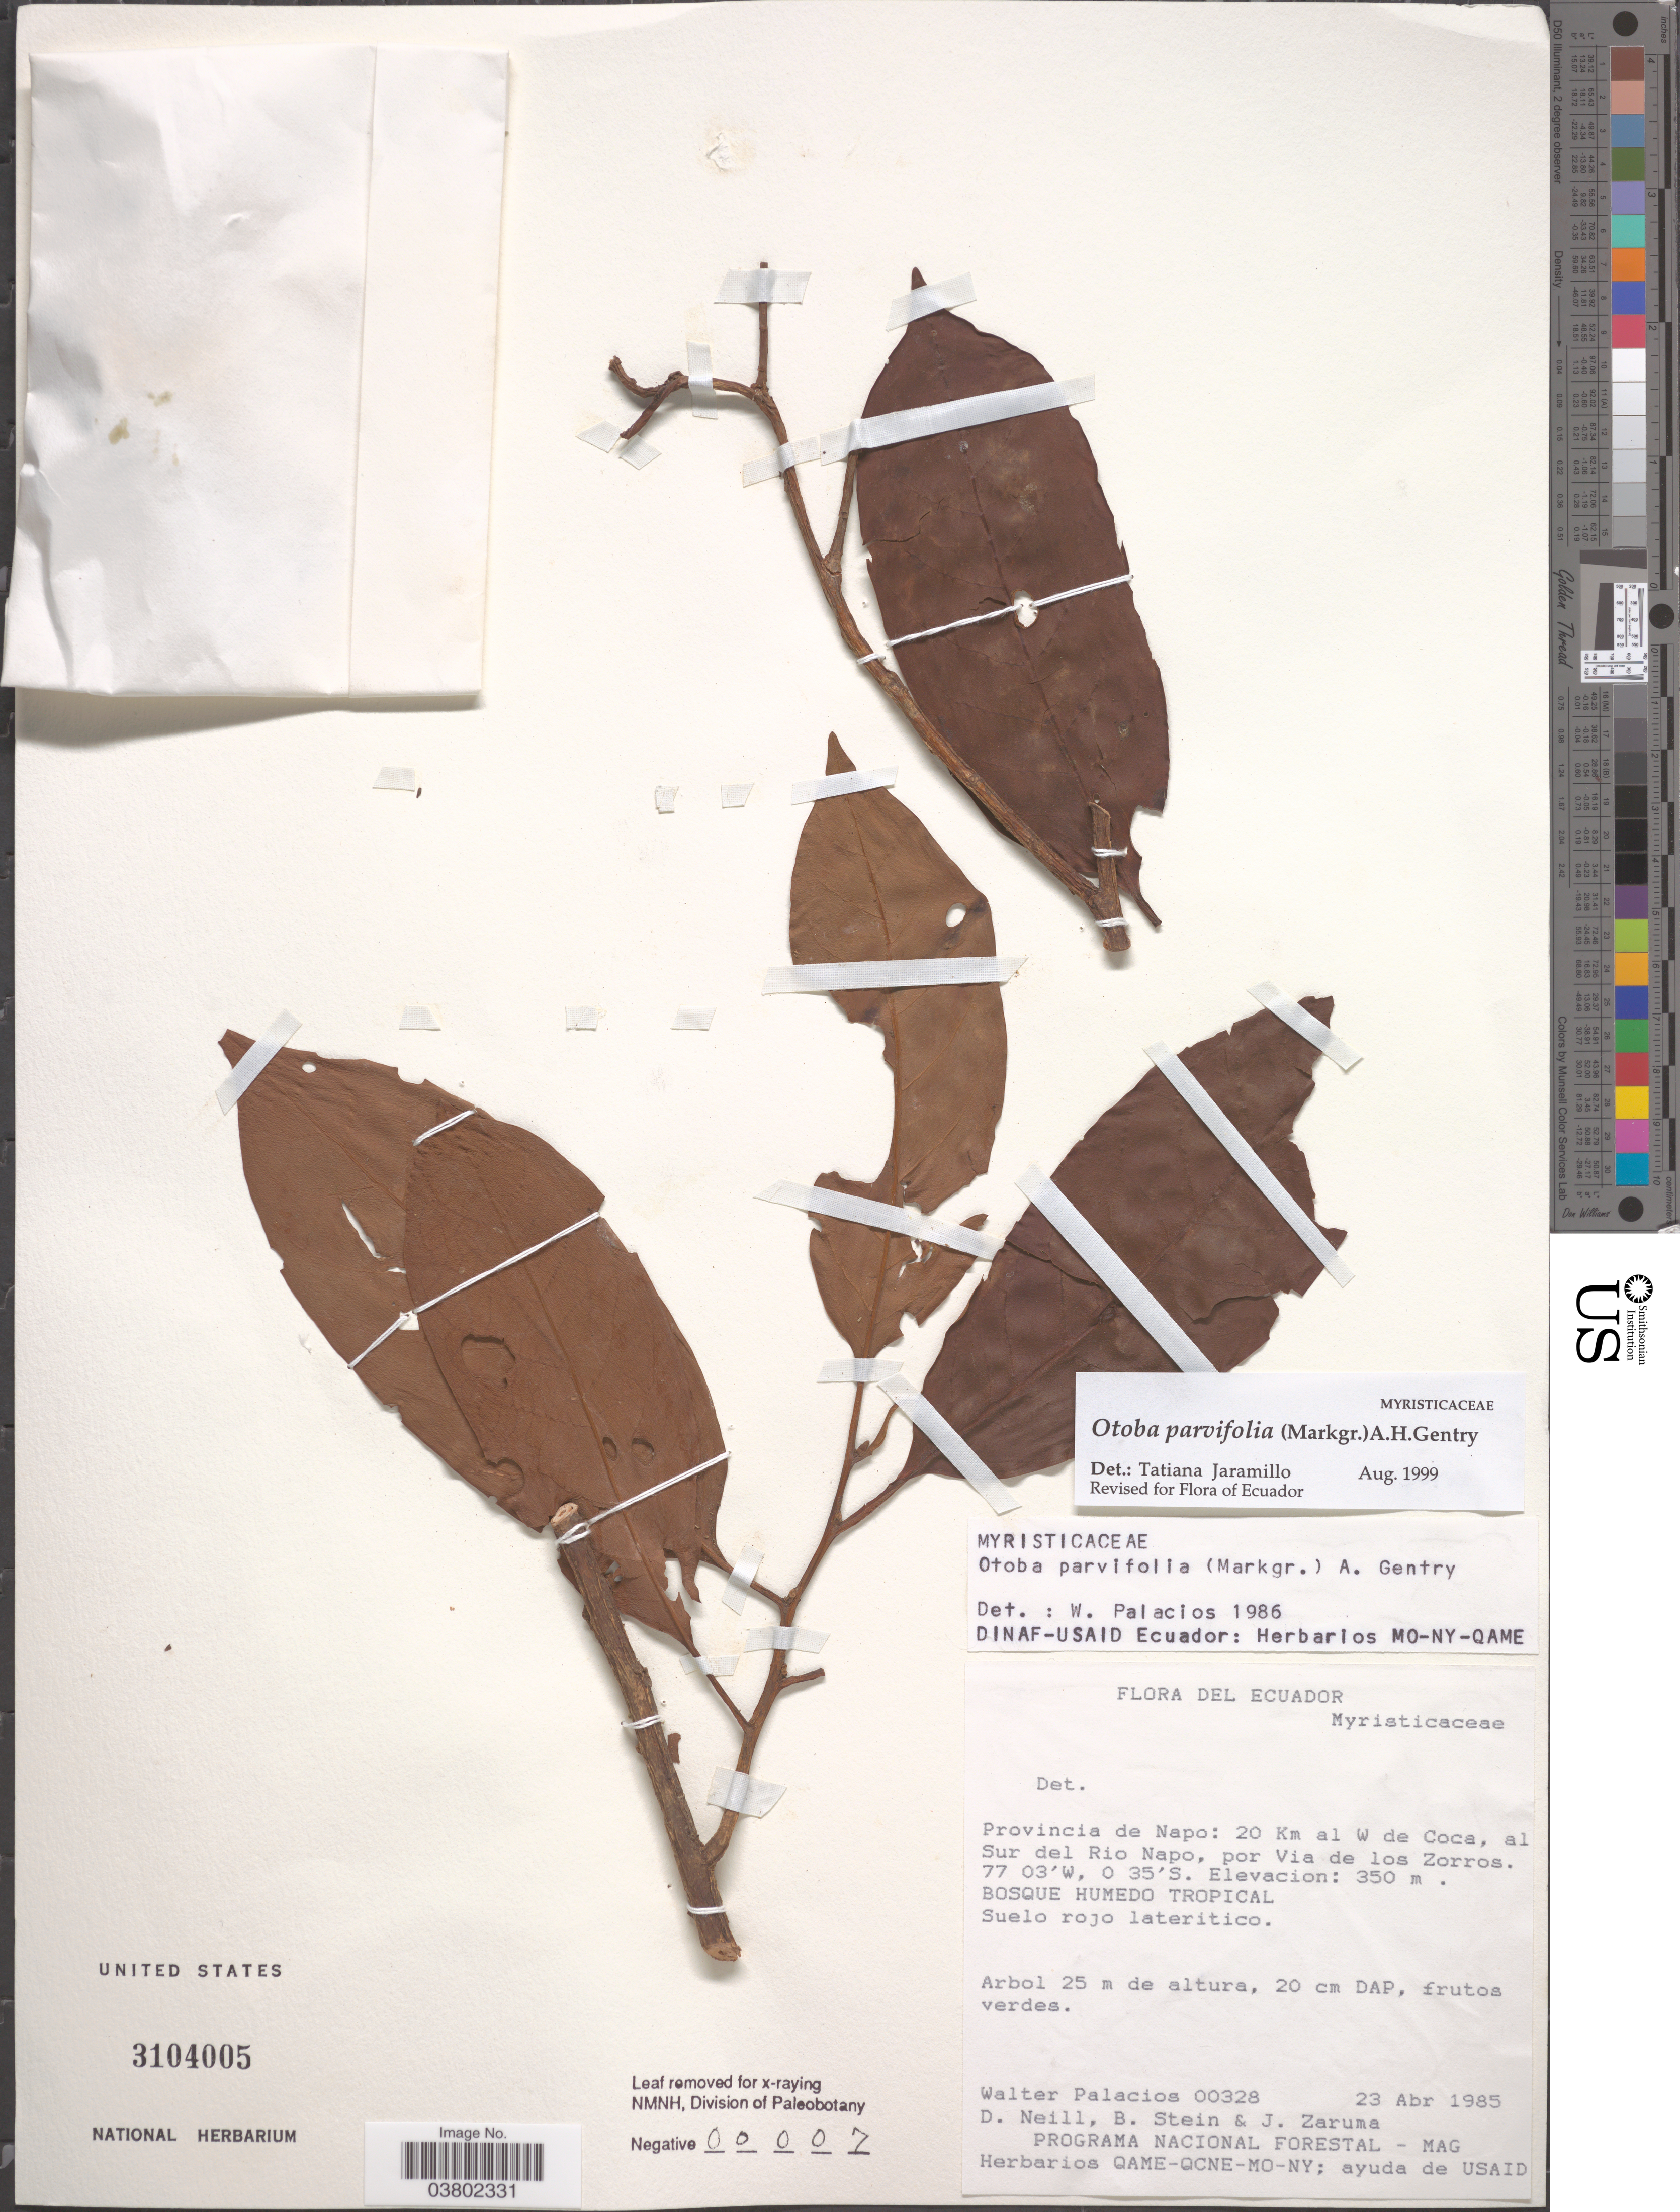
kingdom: Plantae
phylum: Tracheophyta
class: Magnoliopsida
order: Magnoliales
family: Myristicaceae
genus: Otoba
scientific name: Otoba parvifolia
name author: (Markgr.) A.H. Gentry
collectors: W. Palacios, D. Neill, B. Stein & J. Zaruma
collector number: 00328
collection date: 1985-04-23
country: Ecuador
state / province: Napo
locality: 20 Km al W de Coca, al Sur del Rio Napo, por Via de los Zorros.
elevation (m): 350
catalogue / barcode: US 3104005